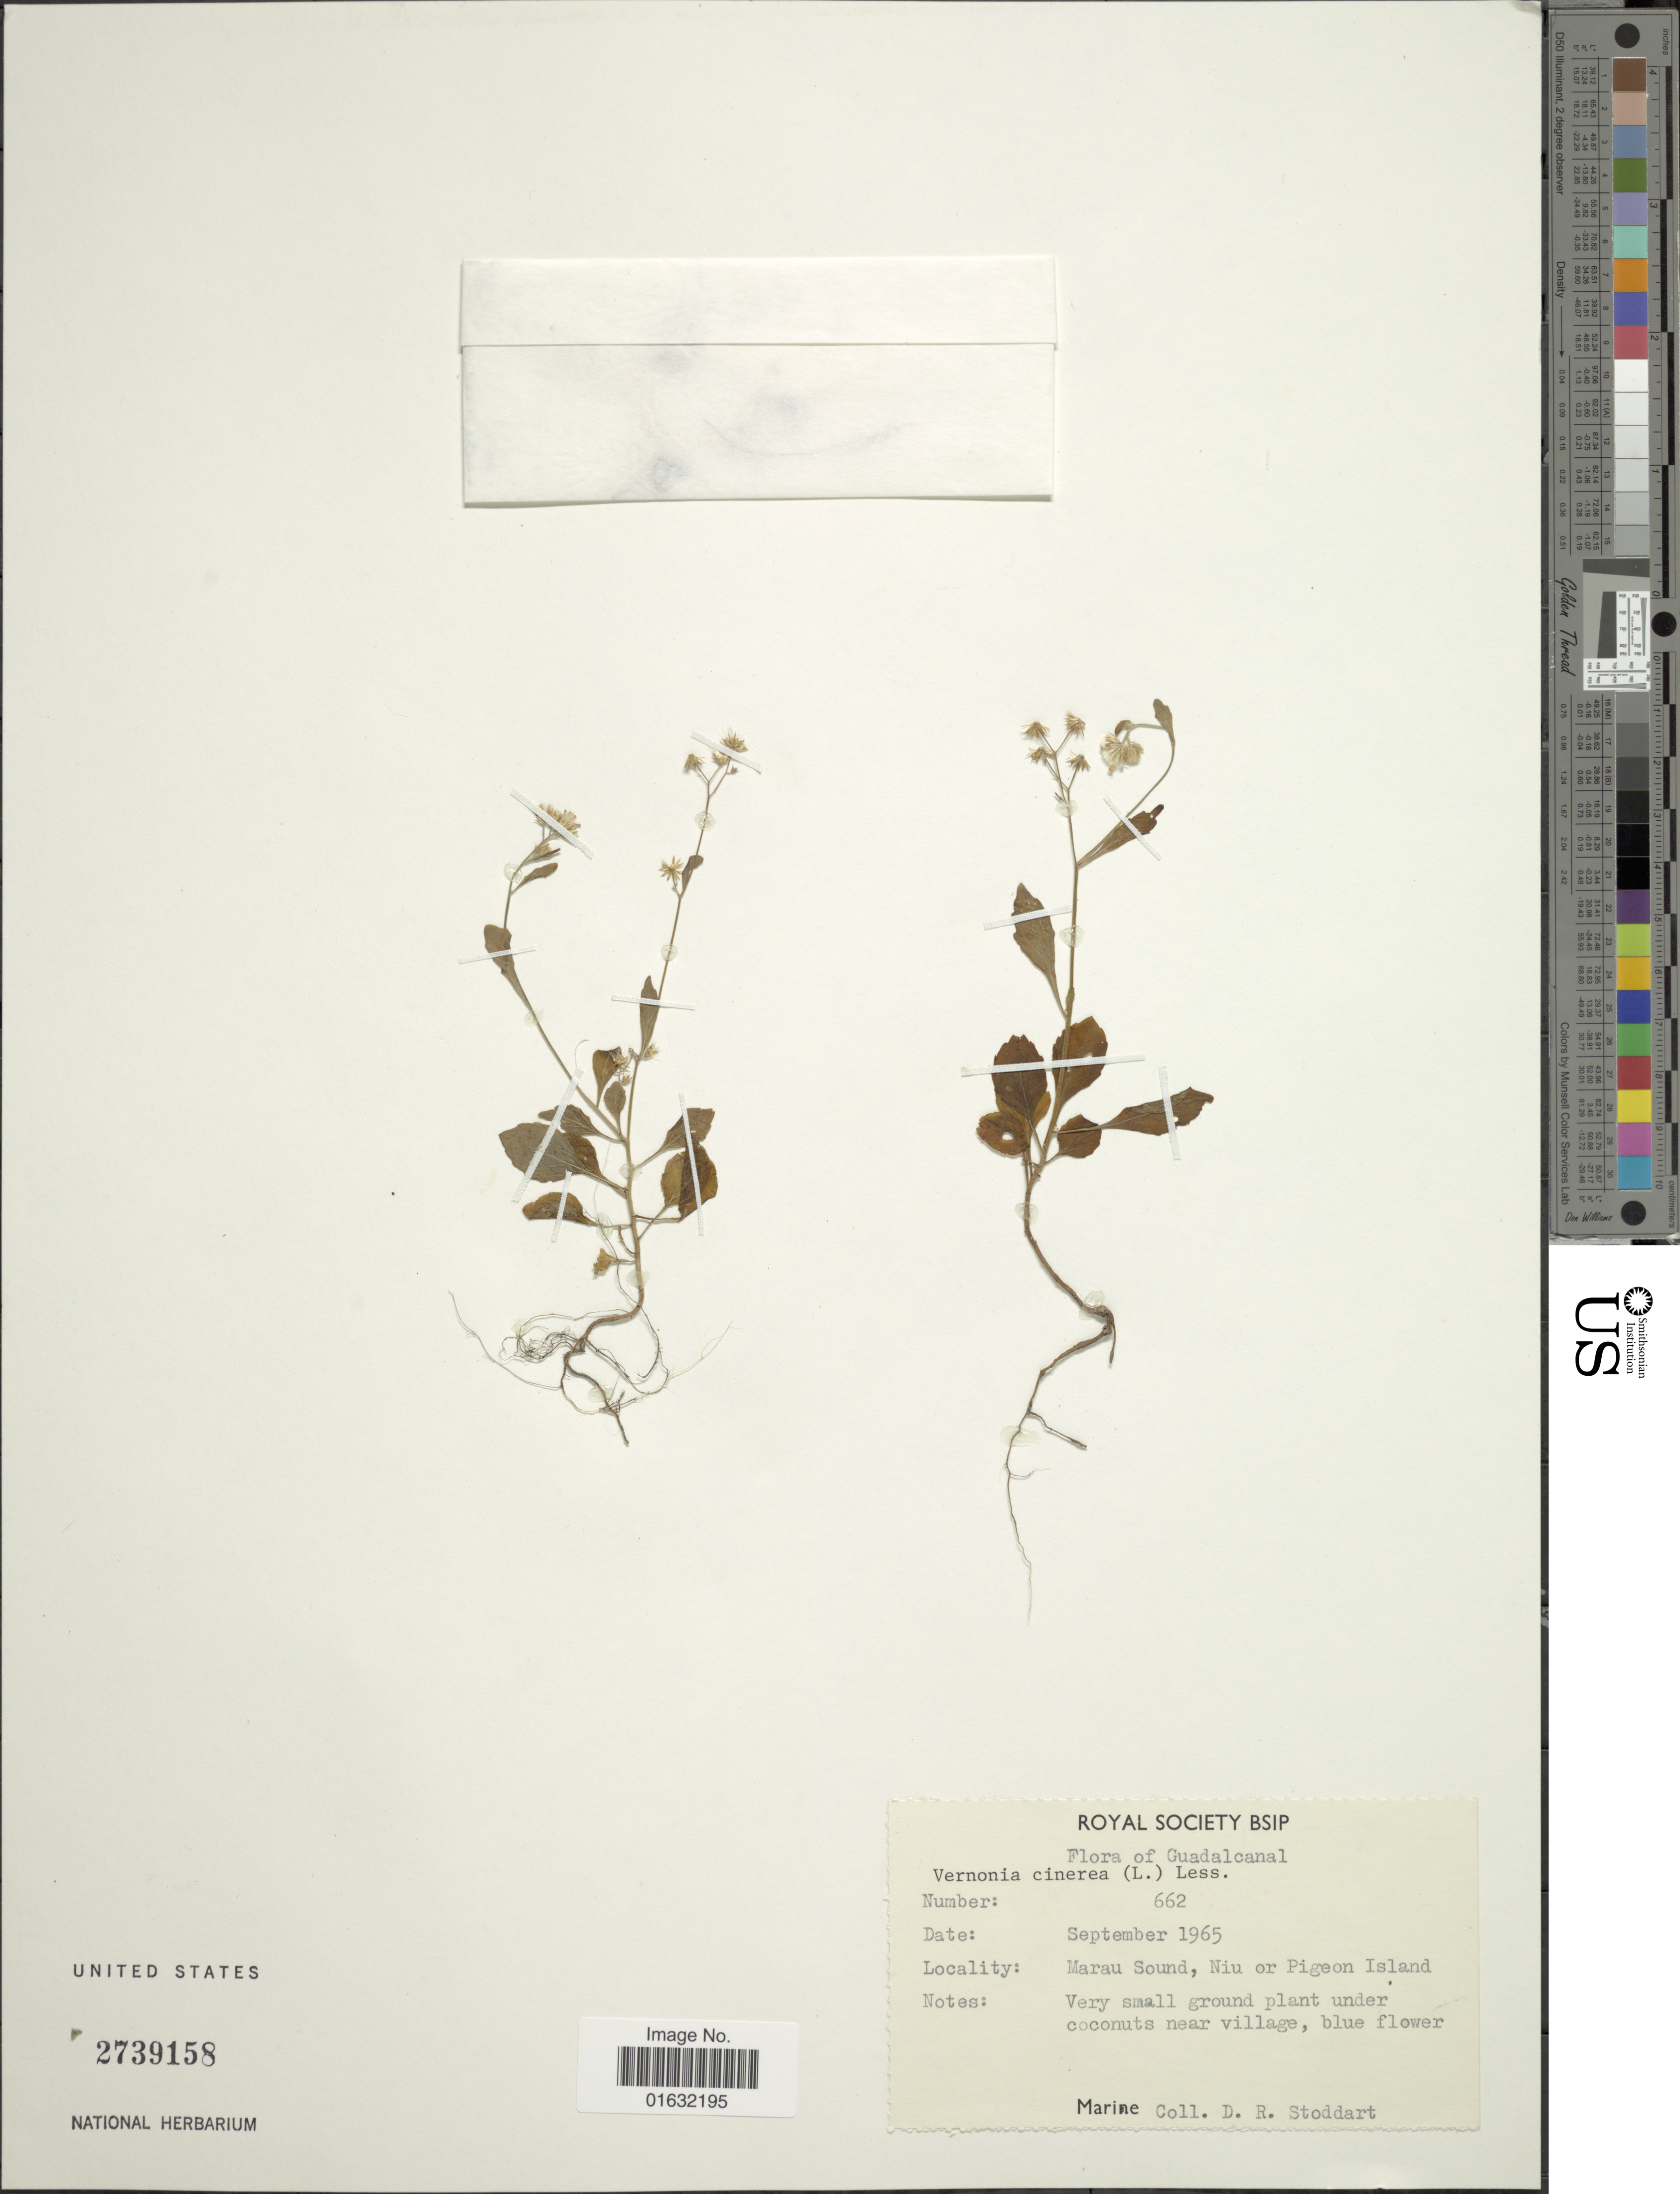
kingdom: Plantae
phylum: Tracheophyta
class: Magnoliopsida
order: Asterales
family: Asteraceae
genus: Cyanthillium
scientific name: Cyanthillium cinereum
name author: (L.) H. Rob.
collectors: D. R. Stoddart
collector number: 662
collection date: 1965-09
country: Solomon Islands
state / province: Solomon Islands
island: Guadalcanal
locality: Guadalcanal, Marau sound, Niu or Pigeon Island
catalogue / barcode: US 2739158